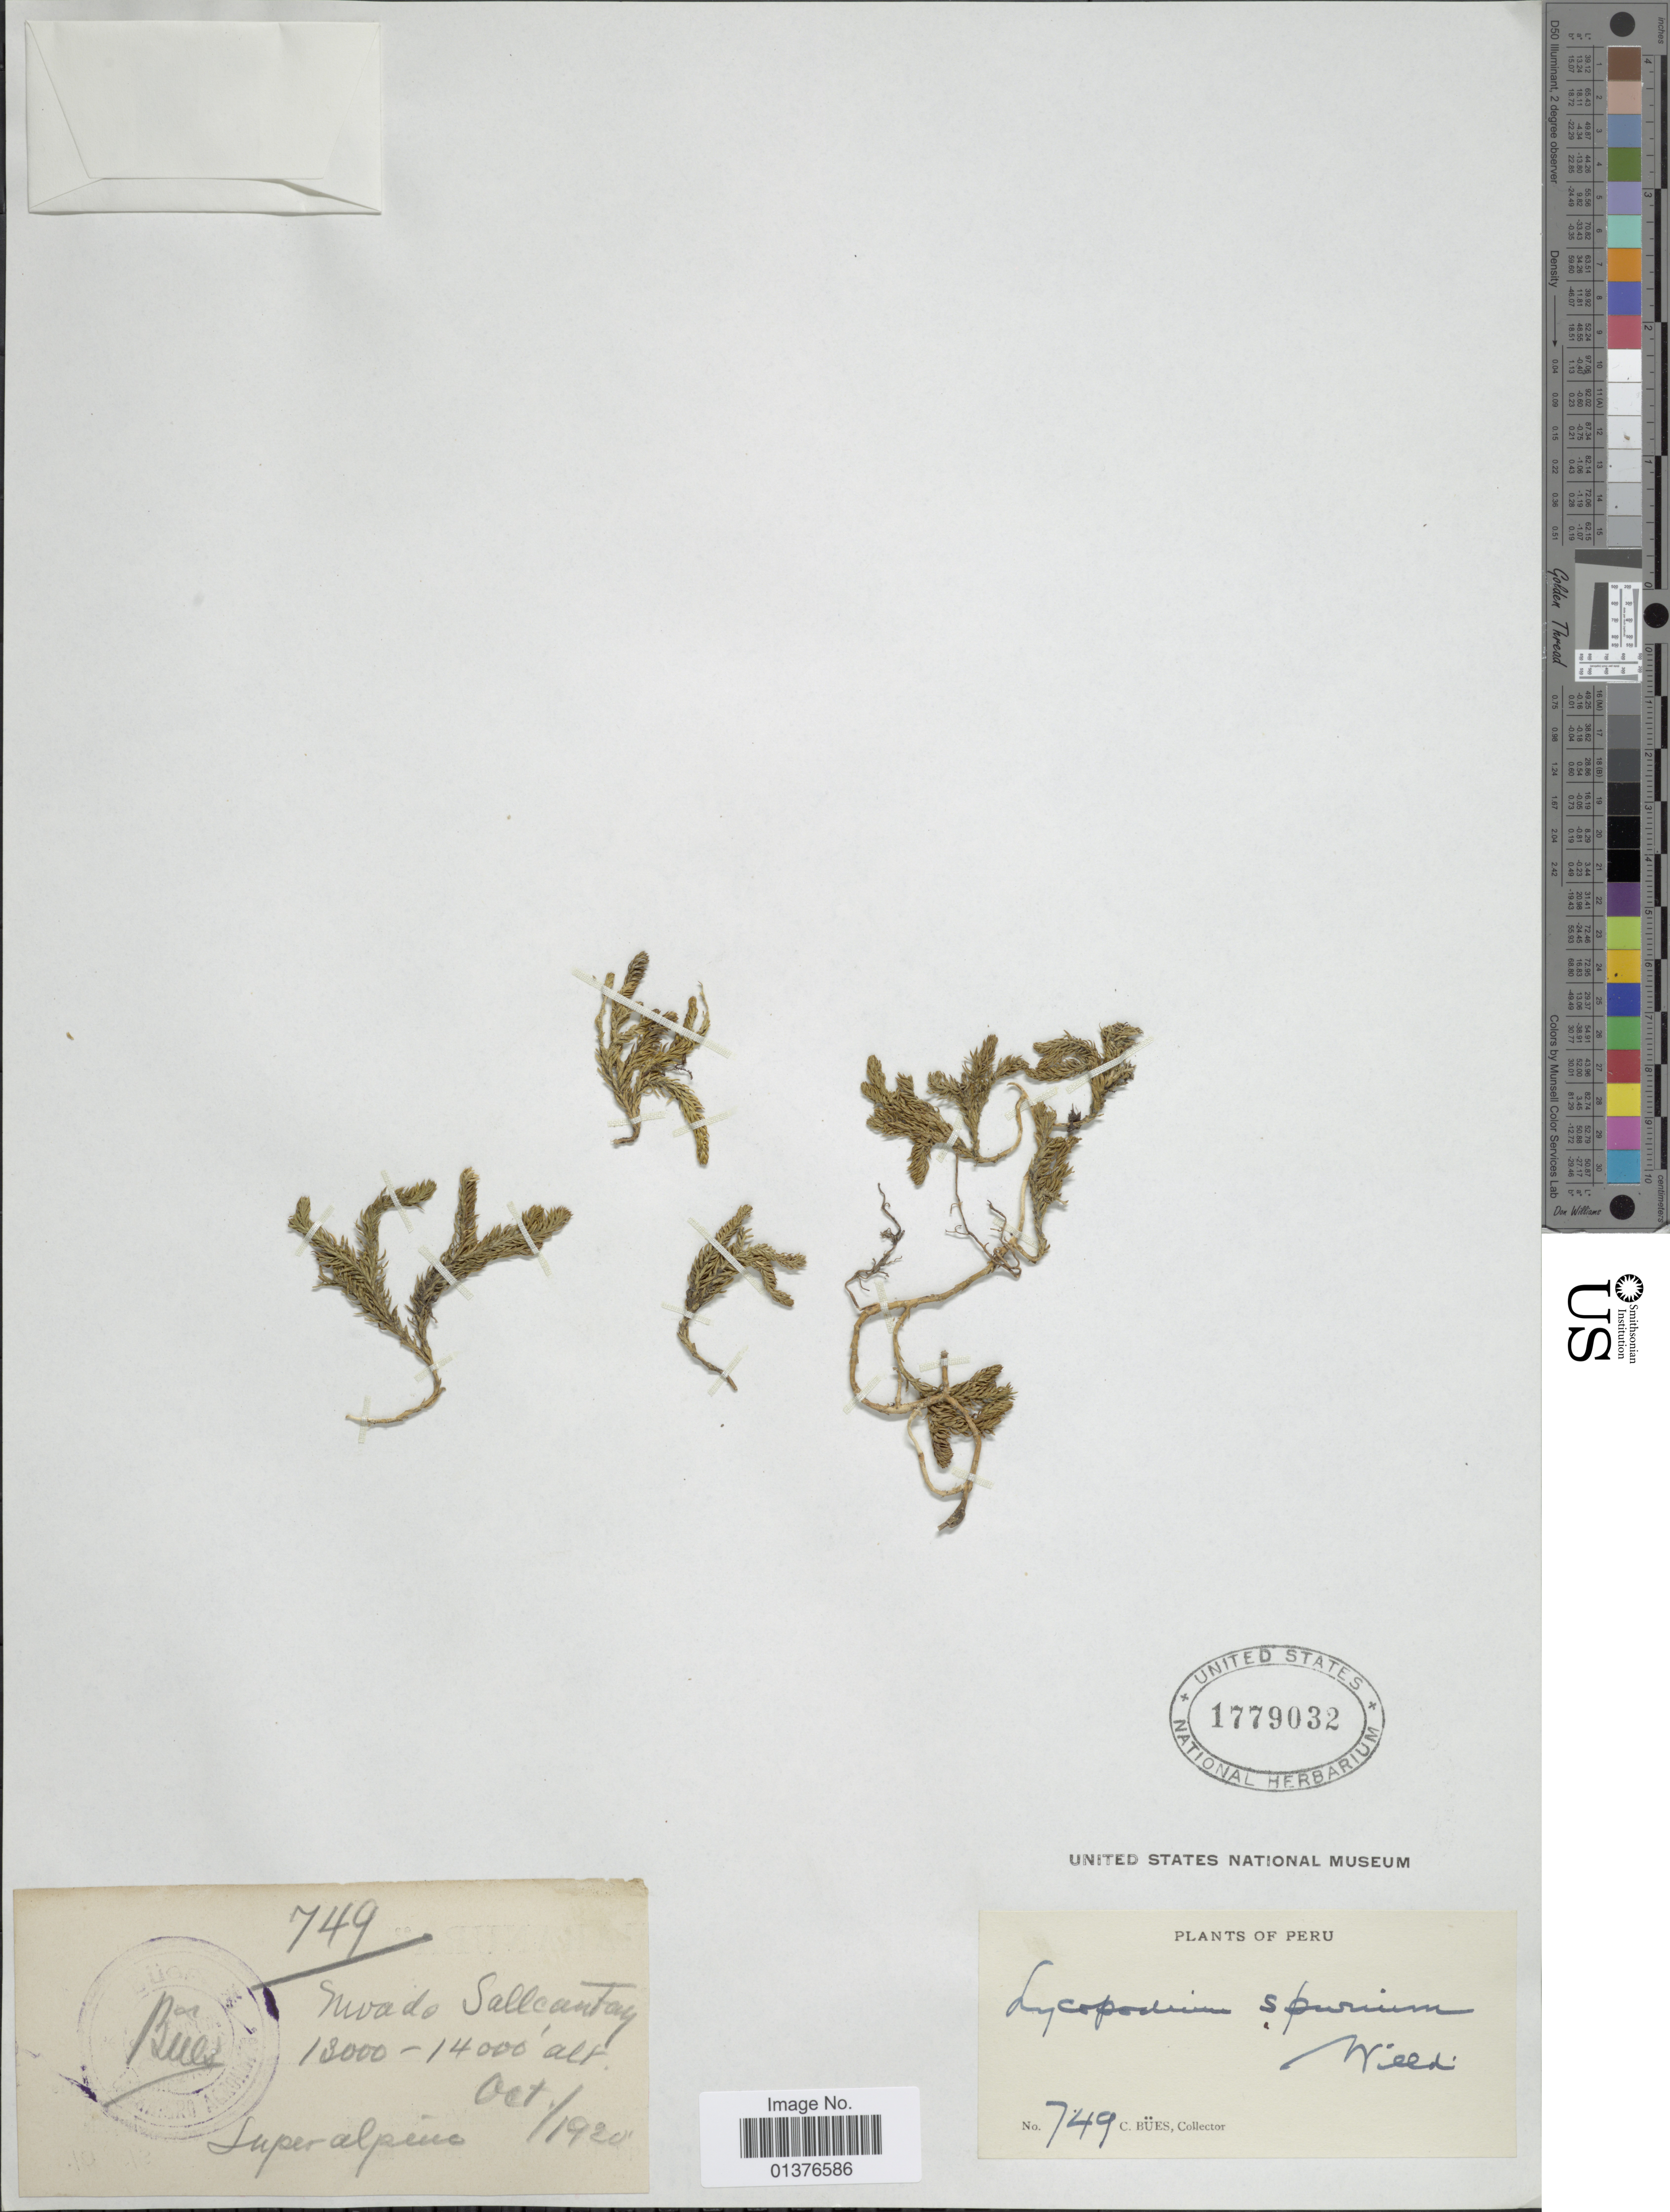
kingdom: Plantae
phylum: Tracheophyta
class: Lycopodiopsida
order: Lycopodiales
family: Lycopodiaceae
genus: Austrolycopodium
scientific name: Austrolycopodium magellanicum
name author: (P. Beauv.) Holub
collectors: C. Bues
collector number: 749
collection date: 1920-10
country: Peru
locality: Nevada Sallcantay, super alpine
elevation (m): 13000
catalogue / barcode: US 1779032